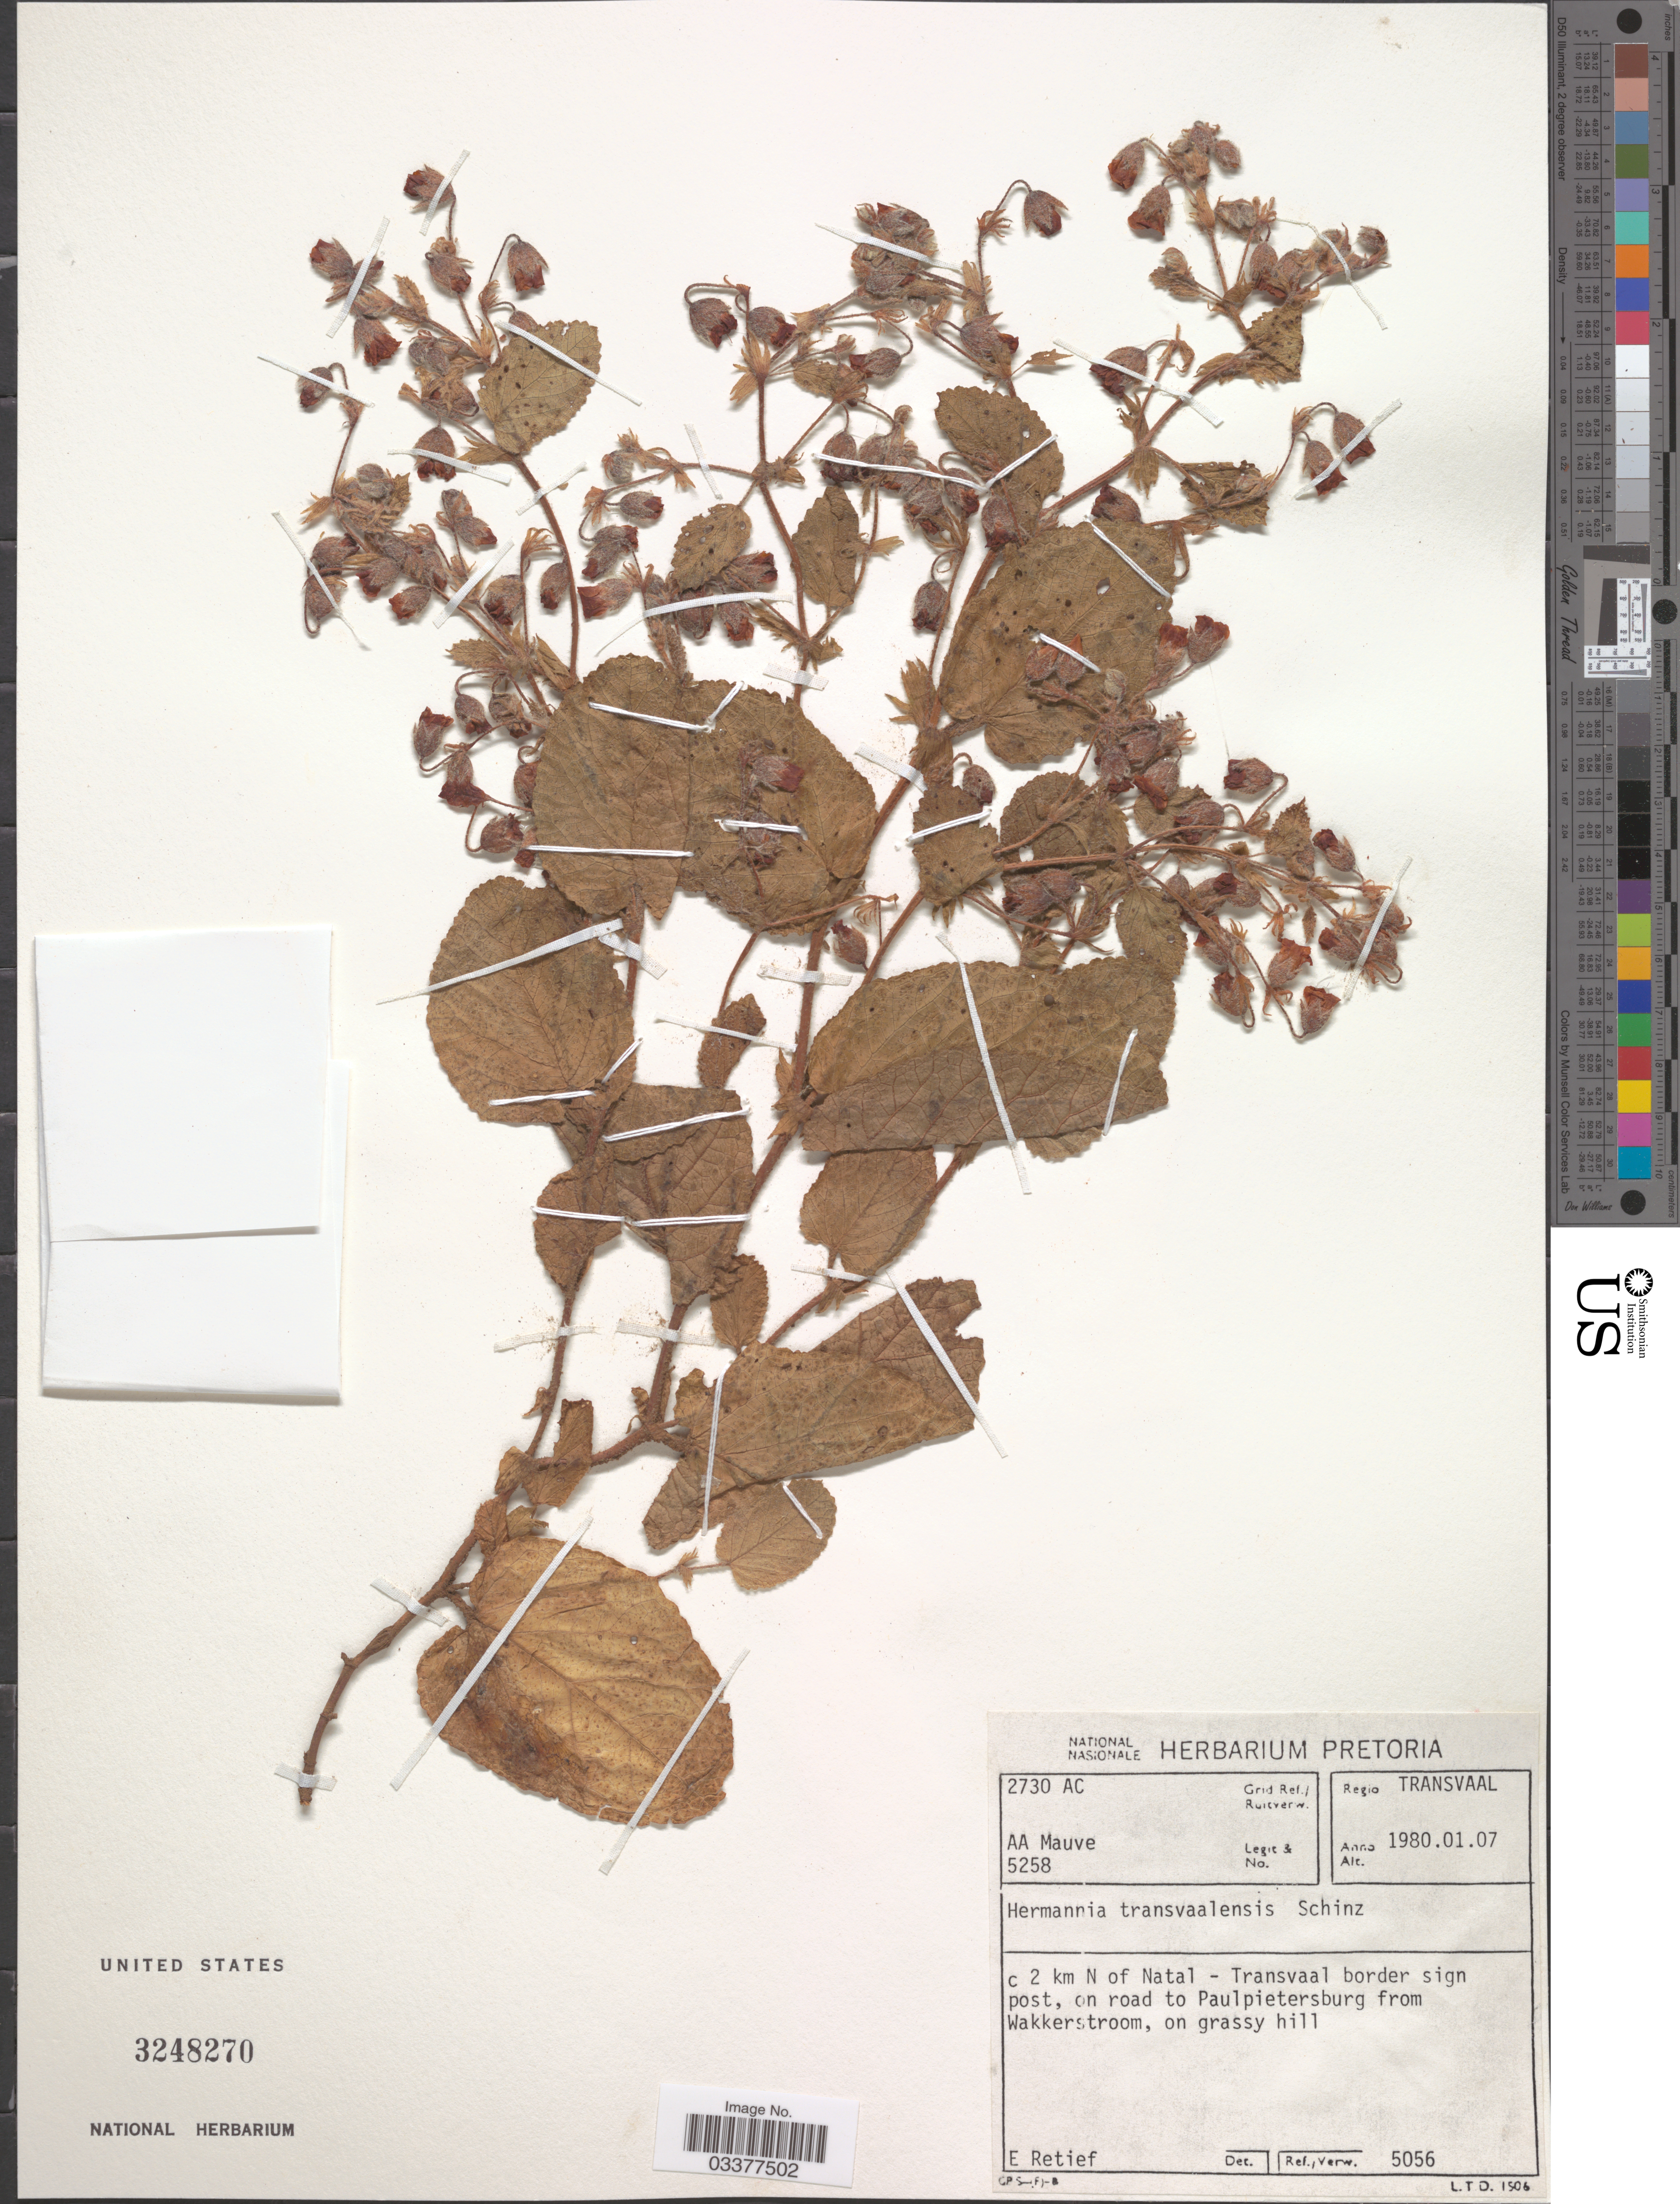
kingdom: Plantae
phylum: Tracheophyta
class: Magnoliopsida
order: Malvales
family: Malvaceae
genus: Hermannia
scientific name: Hermannia transvaalensis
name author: Schinz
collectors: A. Mauve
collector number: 5258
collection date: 1980-01-07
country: South Africa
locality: Regio Transvaal. Grid Ref./Ruitverw. 2730 AC. C 2 km N of Natal - Transvaal border sign post, on road to Paulpietersburg from Wakkerstroom.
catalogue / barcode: US 3248270